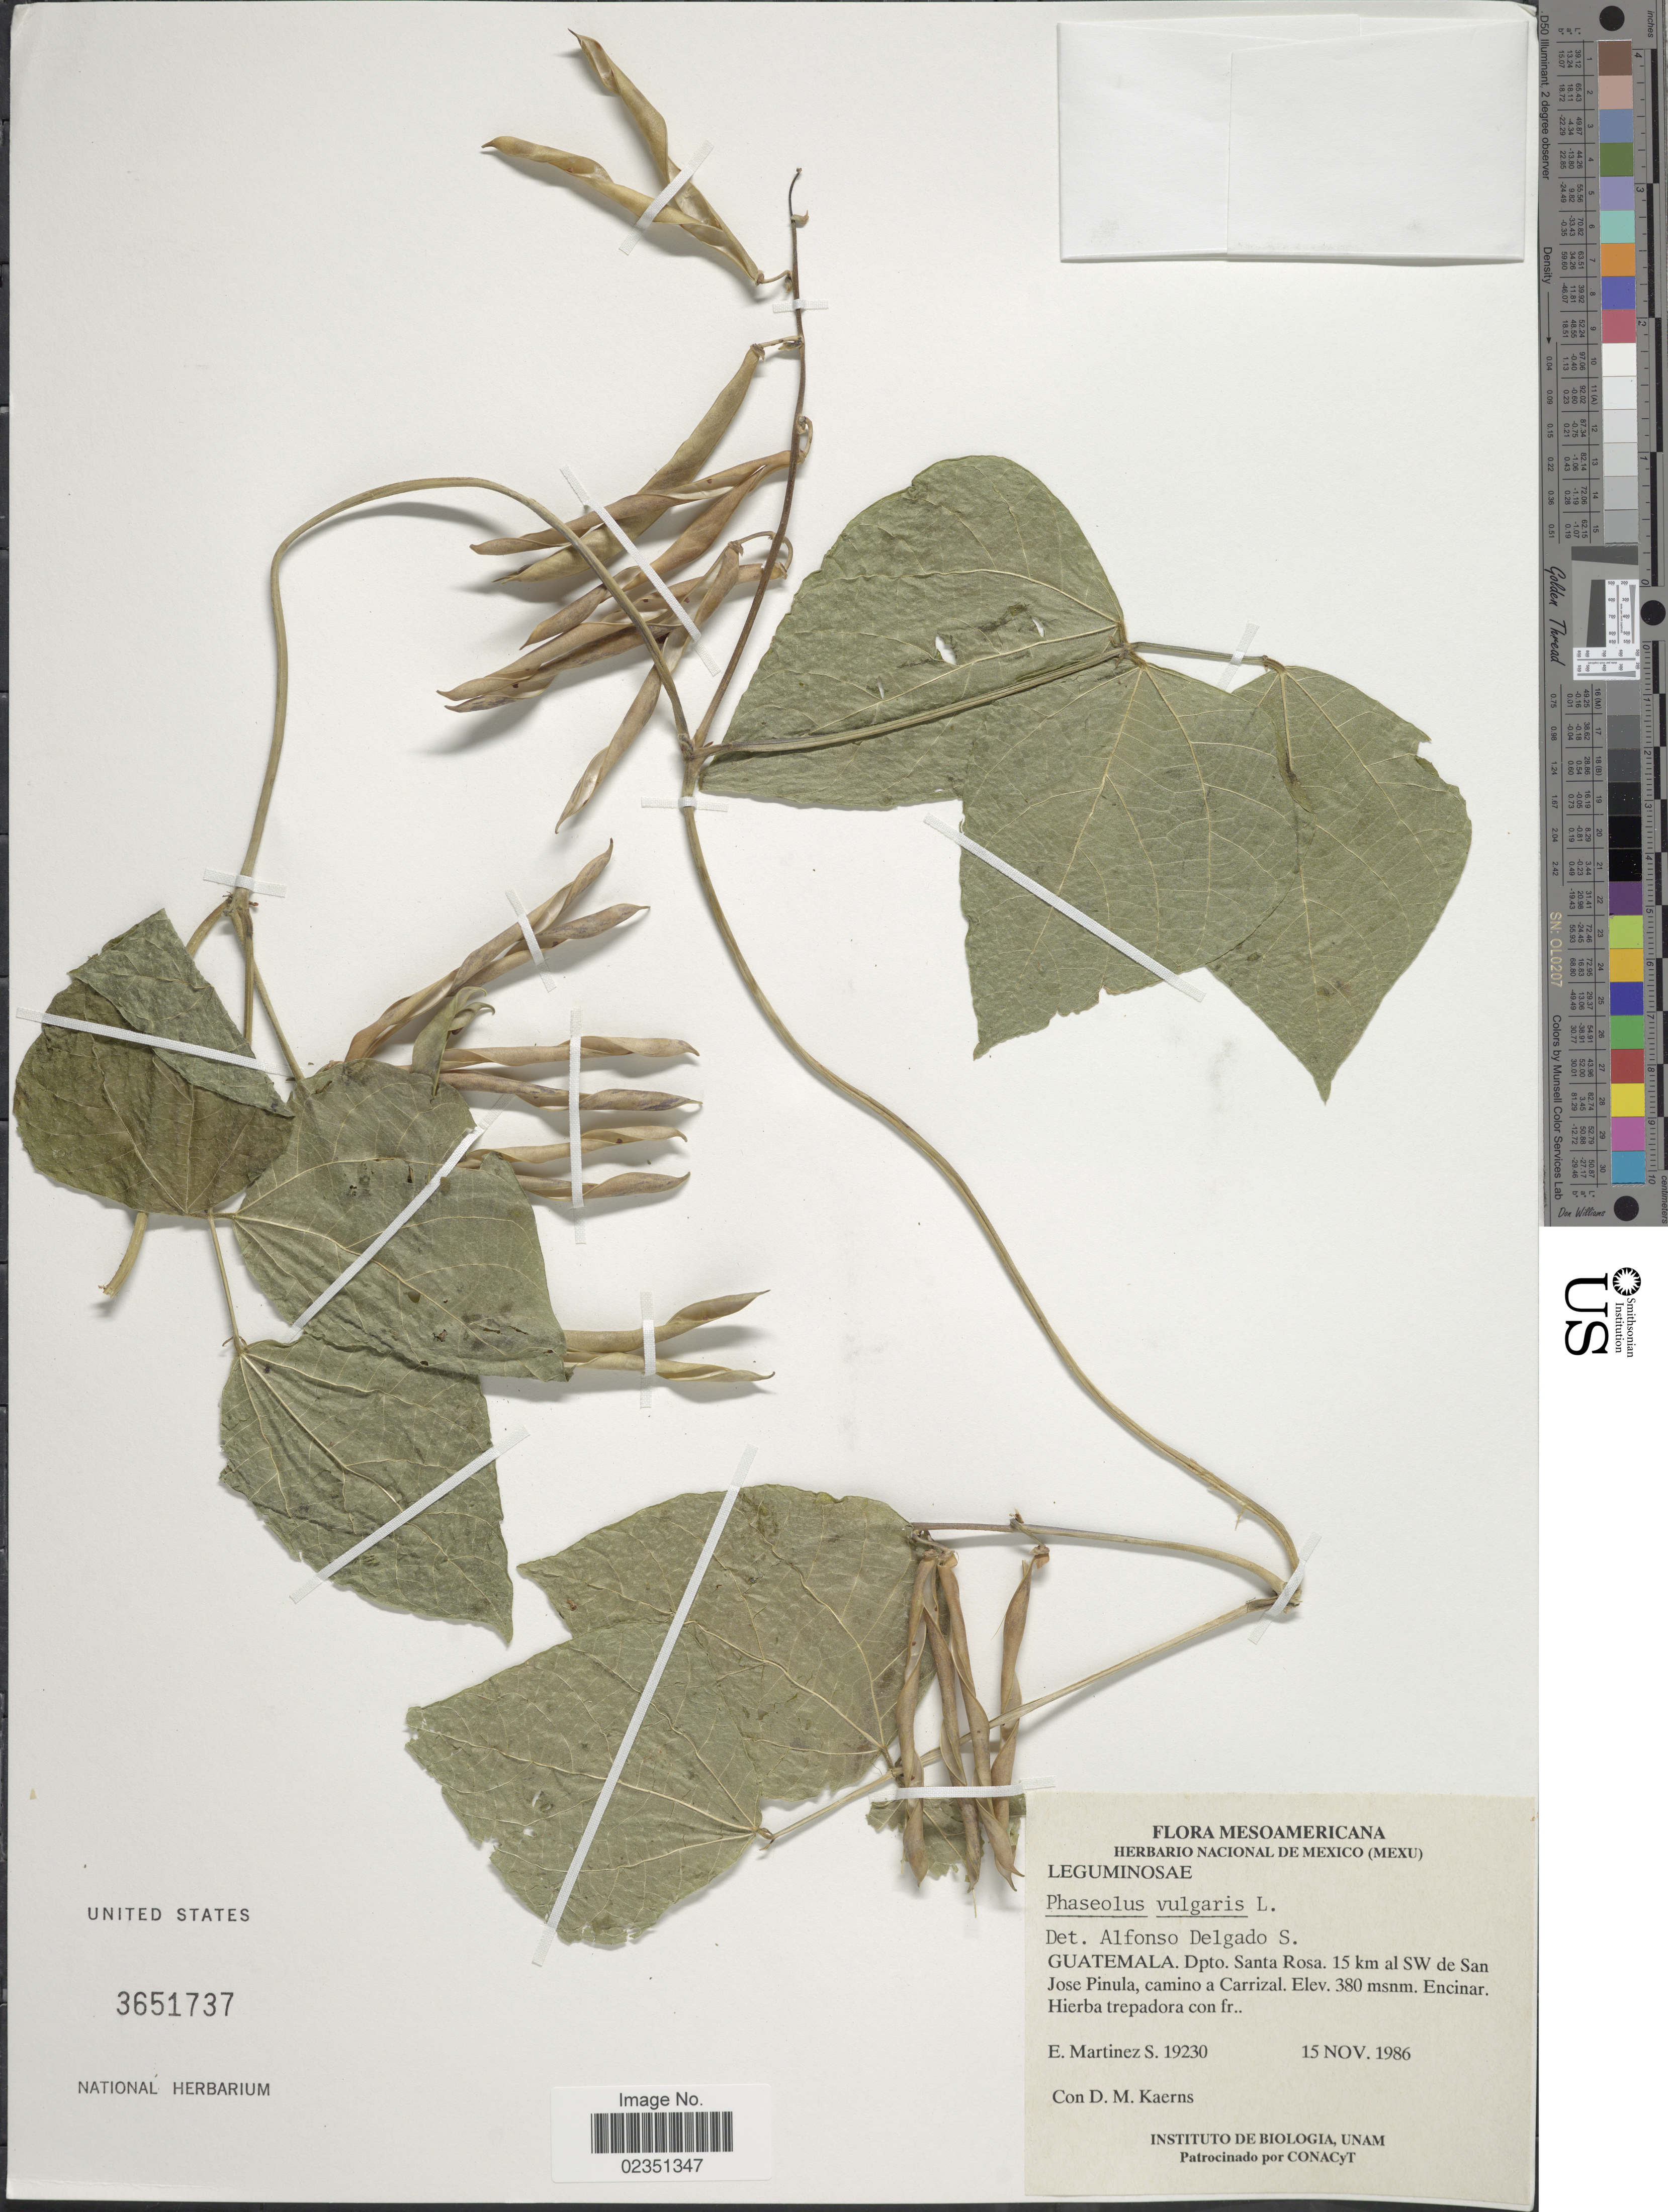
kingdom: Plantae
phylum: Tracheophyta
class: Magnoliopsida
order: Fabales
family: Fabaceae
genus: Phaseolus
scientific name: Phaseolus vulgaris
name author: L.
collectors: E. M. Martínez S. & D. Kaerns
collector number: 19230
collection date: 1986-11-15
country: Guatemala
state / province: Santa Rosa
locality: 15 km al Sw de San Jose Pinula, camin a Carrizal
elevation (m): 380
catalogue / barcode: US 3651737